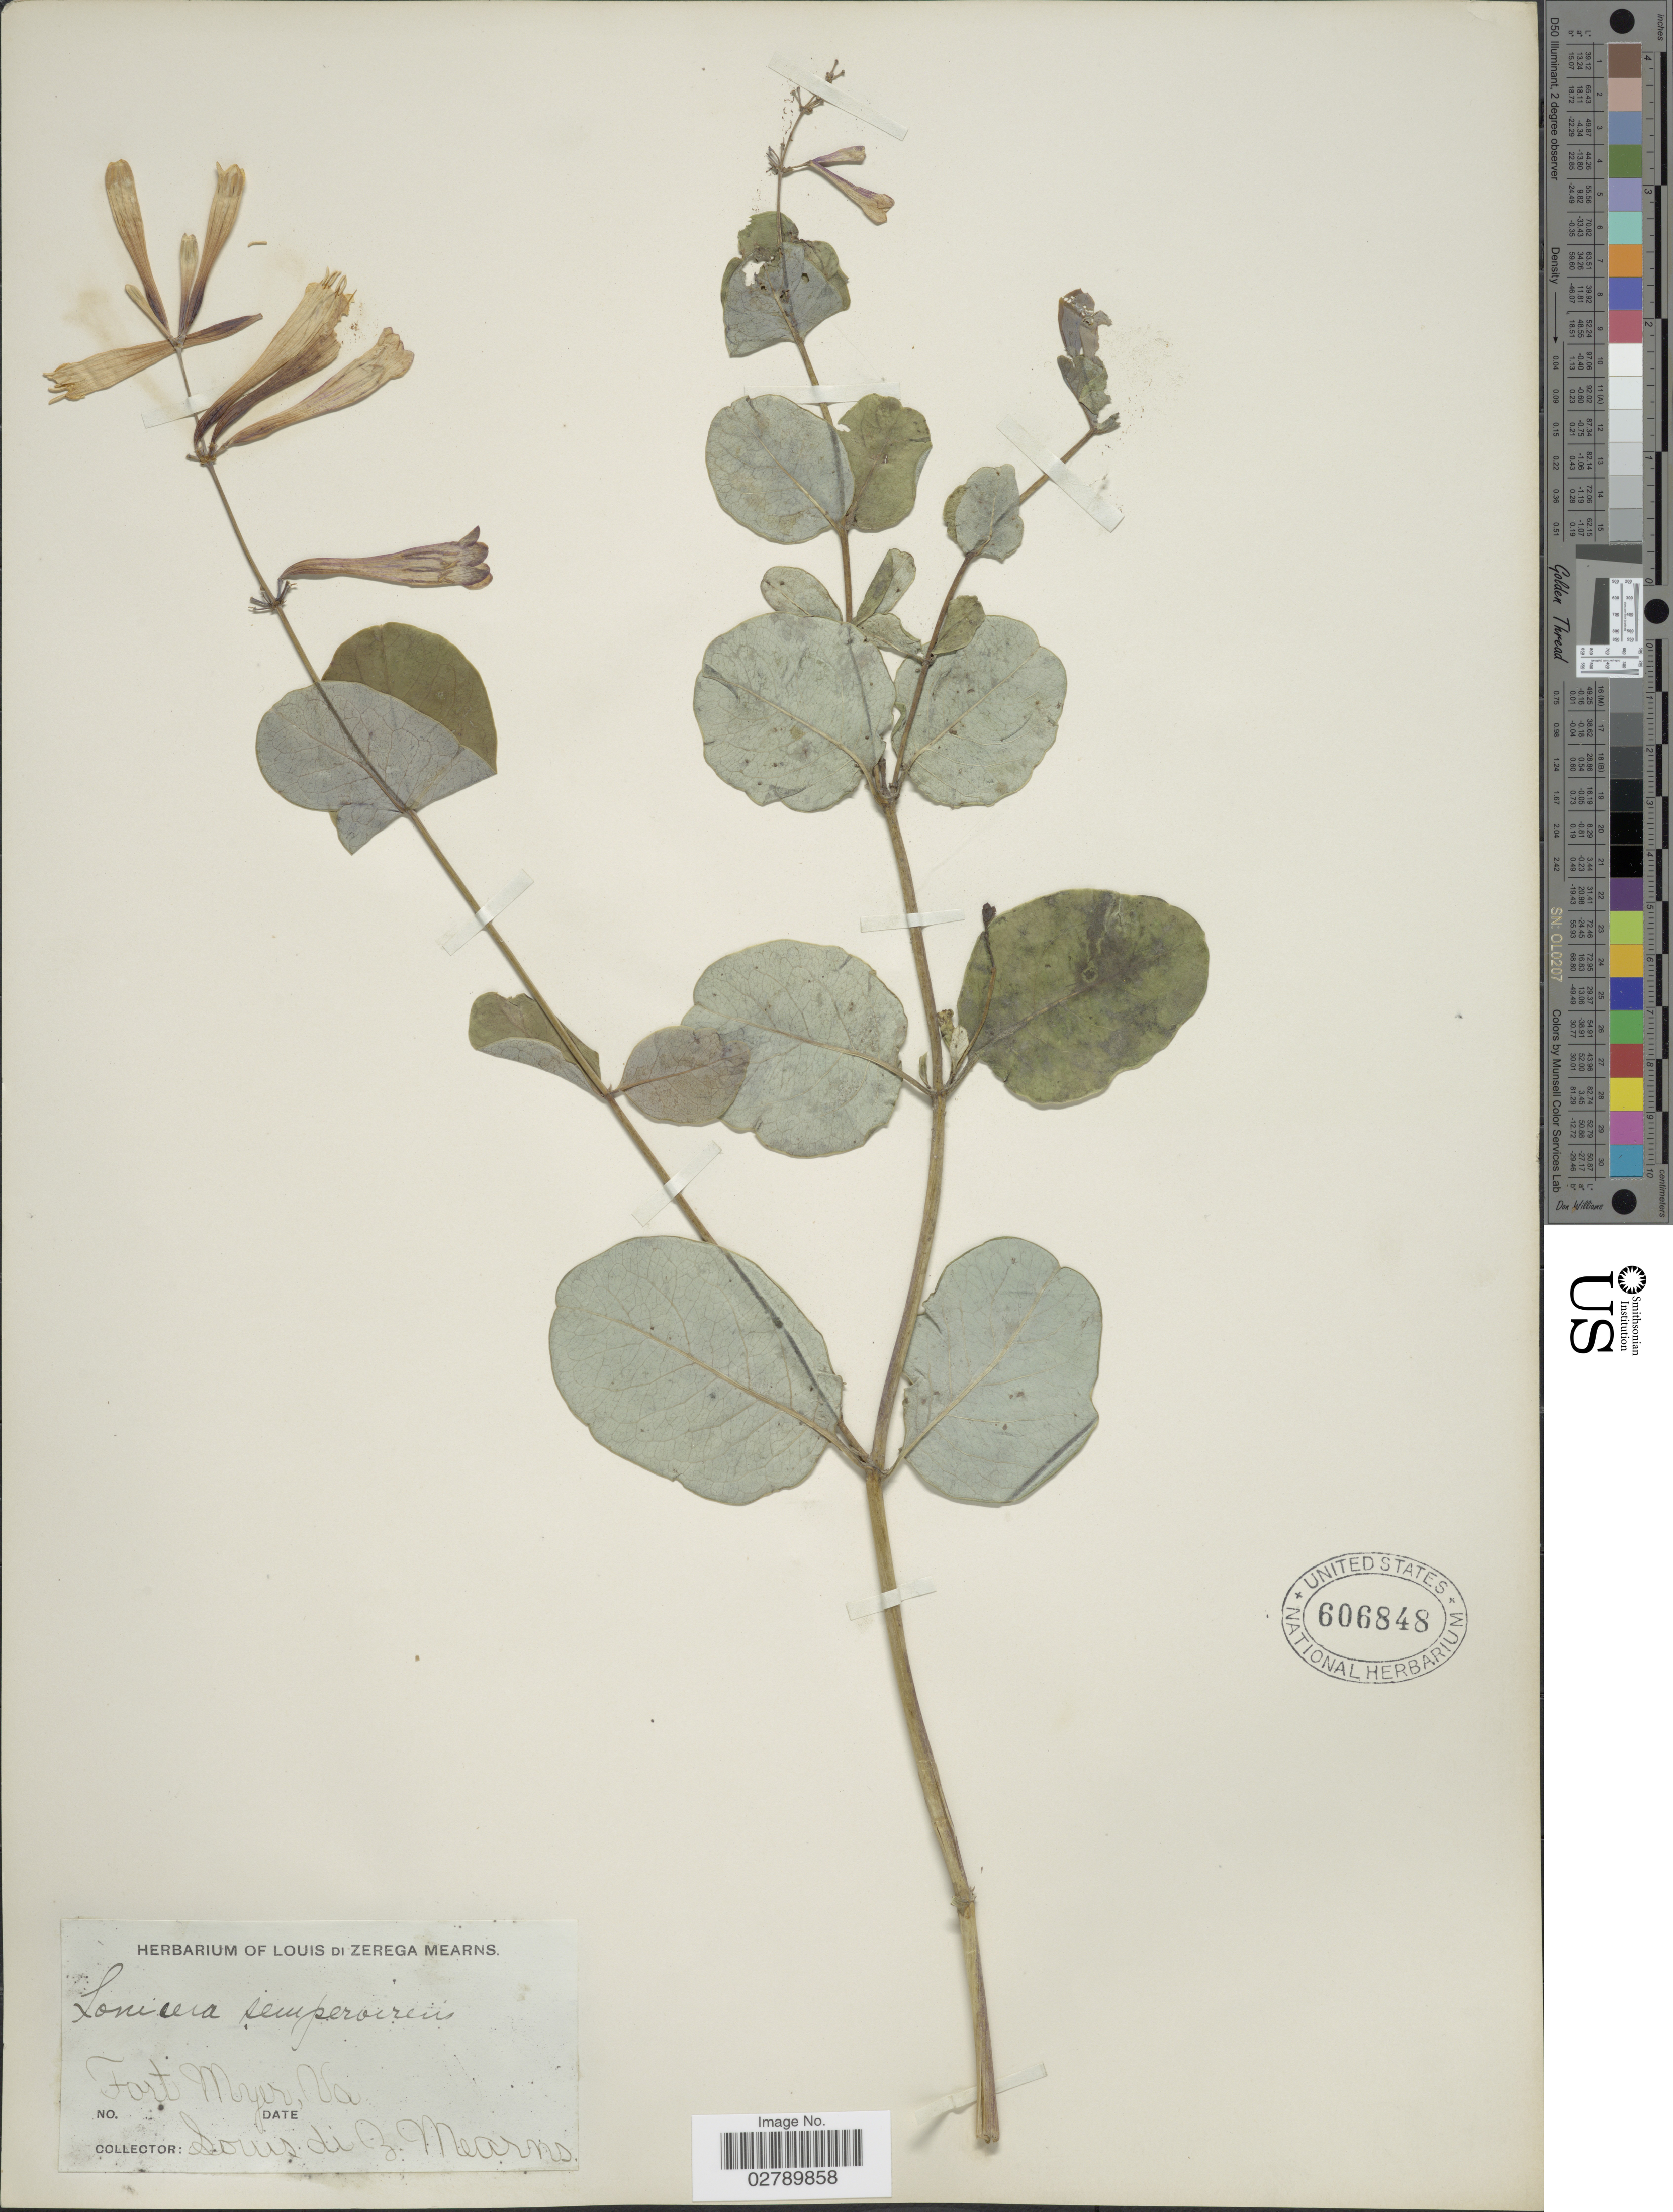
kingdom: Plantae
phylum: Tracheophyta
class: Magnoliopsida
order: Dipsacales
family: Caprifoliaceae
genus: Lonicera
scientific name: Lonicera sempervirens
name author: L.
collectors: L. D. Mearns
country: United States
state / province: Virginia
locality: Fort Myer.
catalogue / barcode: US 606848